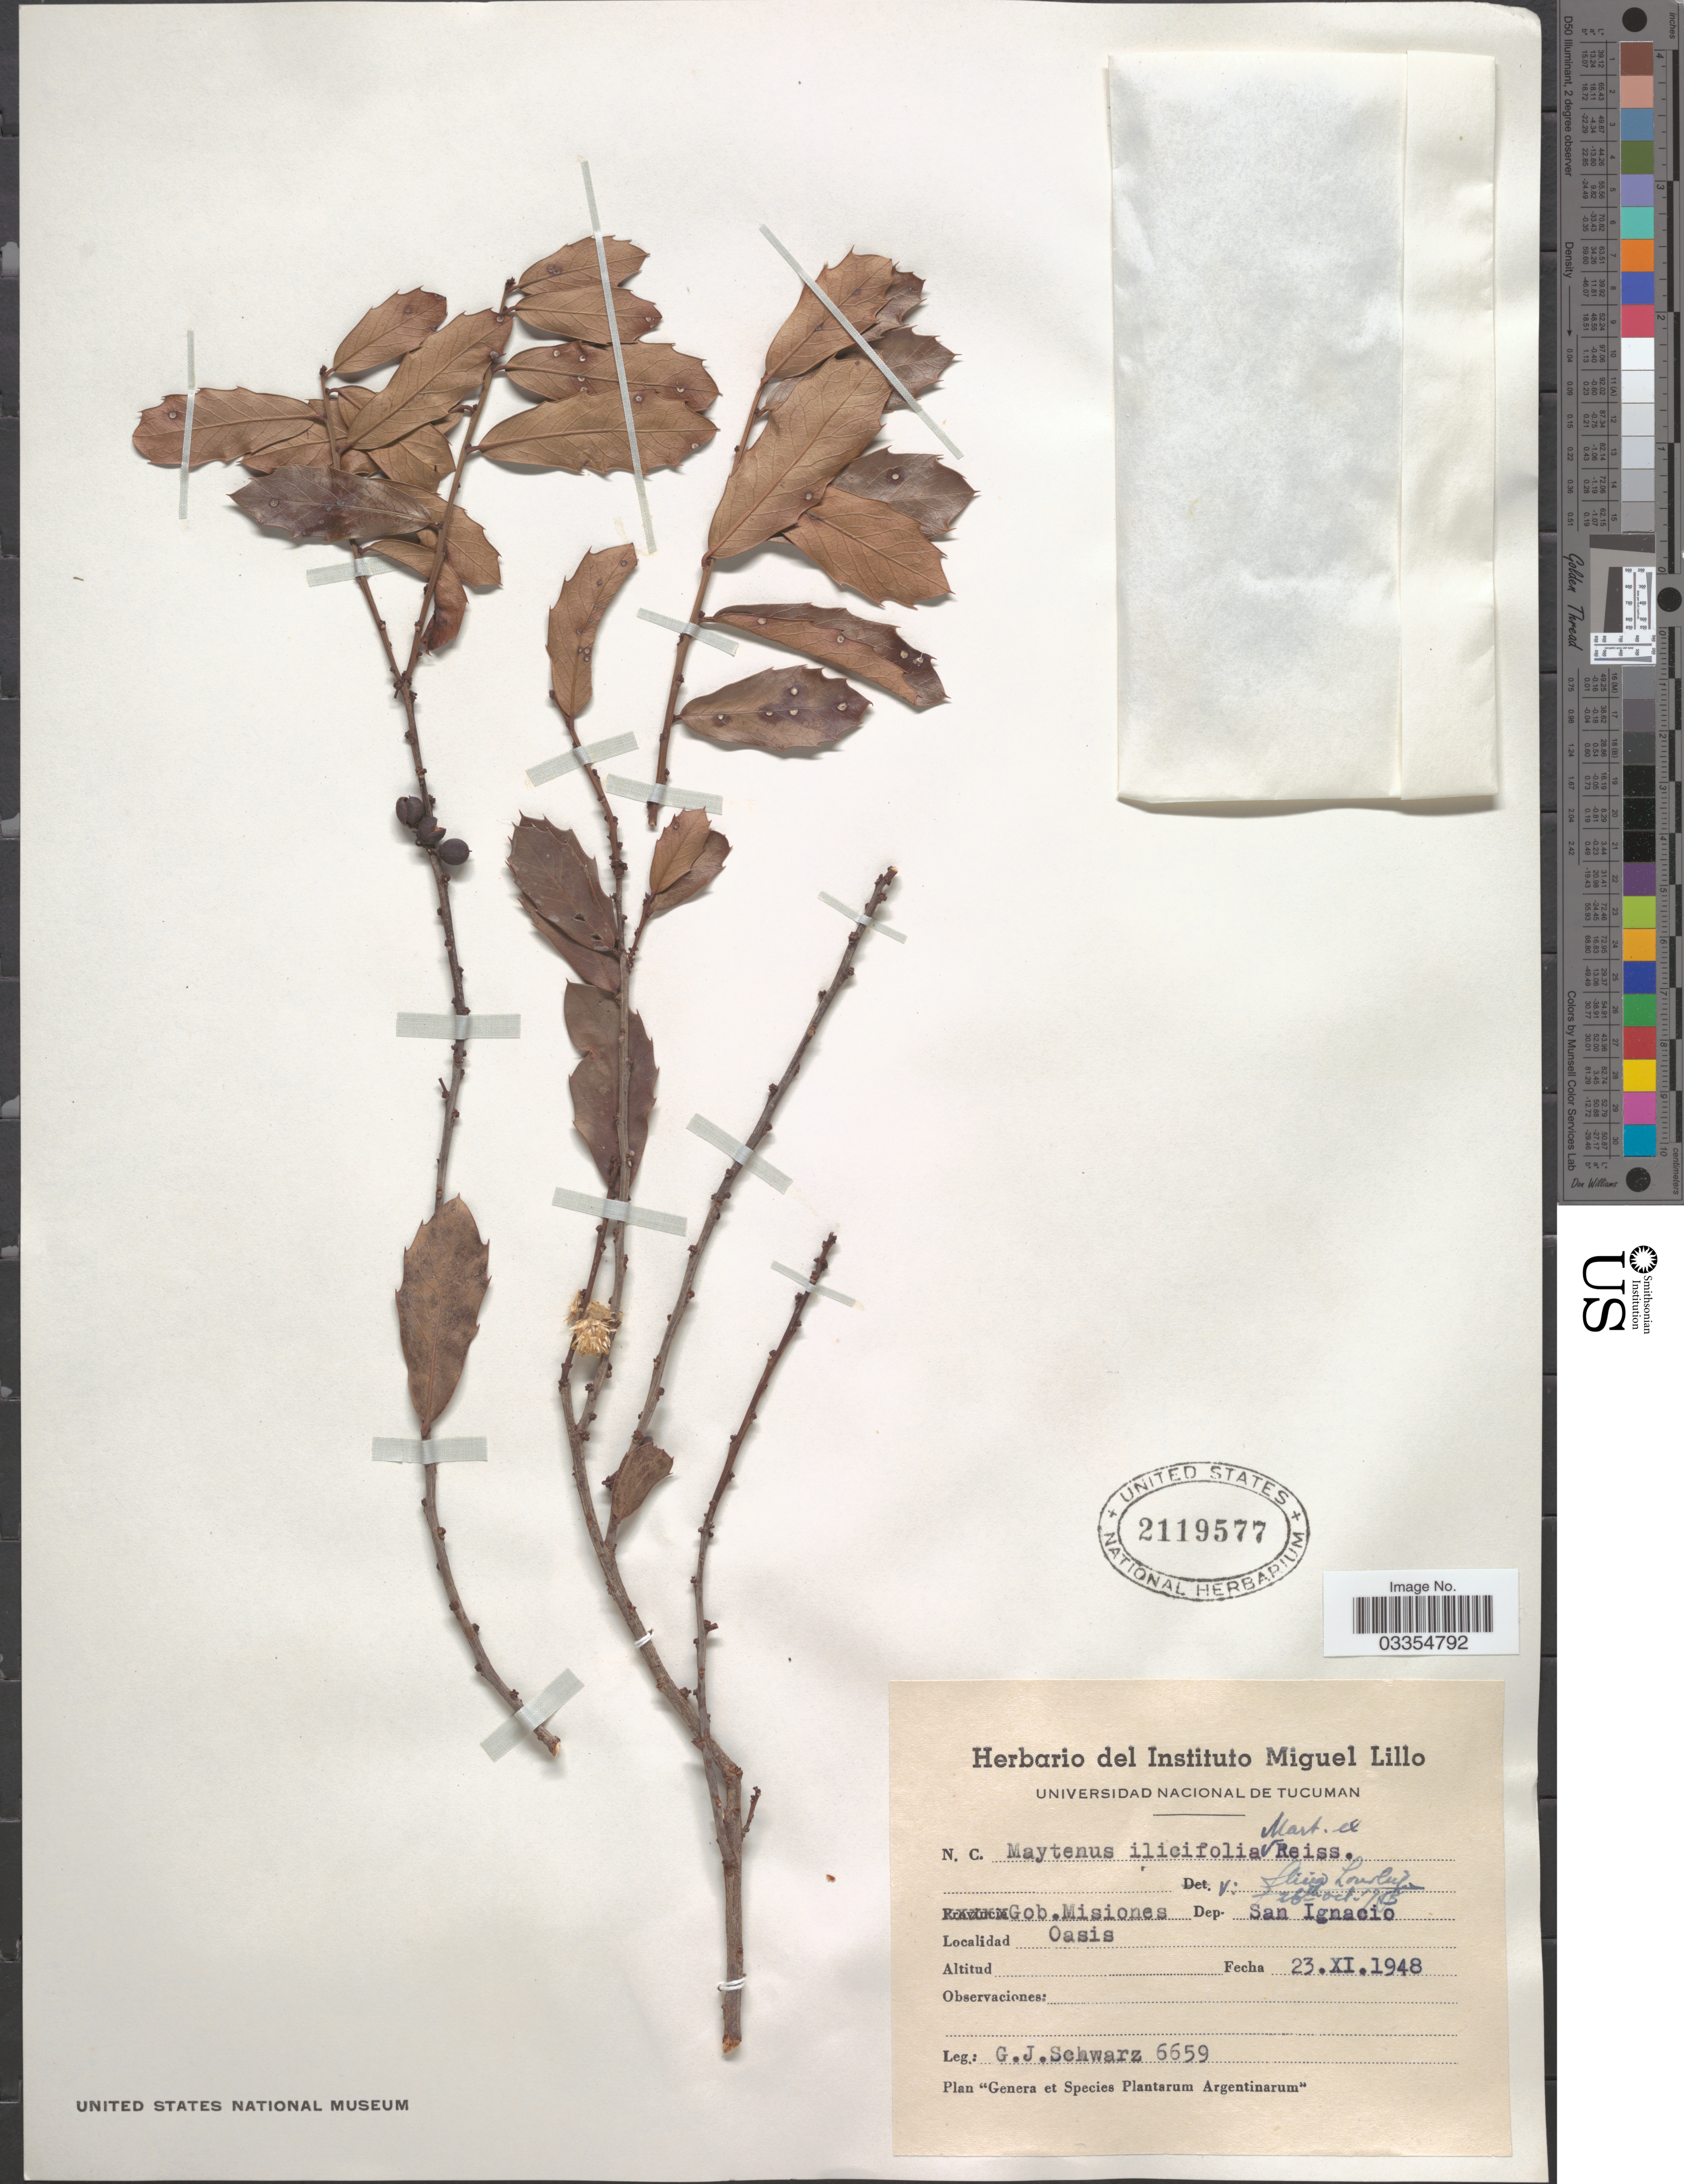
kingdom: Plantae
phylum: Tracheophyta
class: Magnoliopsida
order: Celastrales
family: Celastraceae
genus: Maytenus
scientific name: Maytenus ilicifolia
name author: (Schrad.) Planch.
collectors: G. J. Schwarz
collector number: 6659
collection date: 1948-11-23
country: Argentina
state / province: Misiones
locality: Gob. Misiones. Dep. San Ignacio. Oasis.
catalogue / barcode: US 2119577